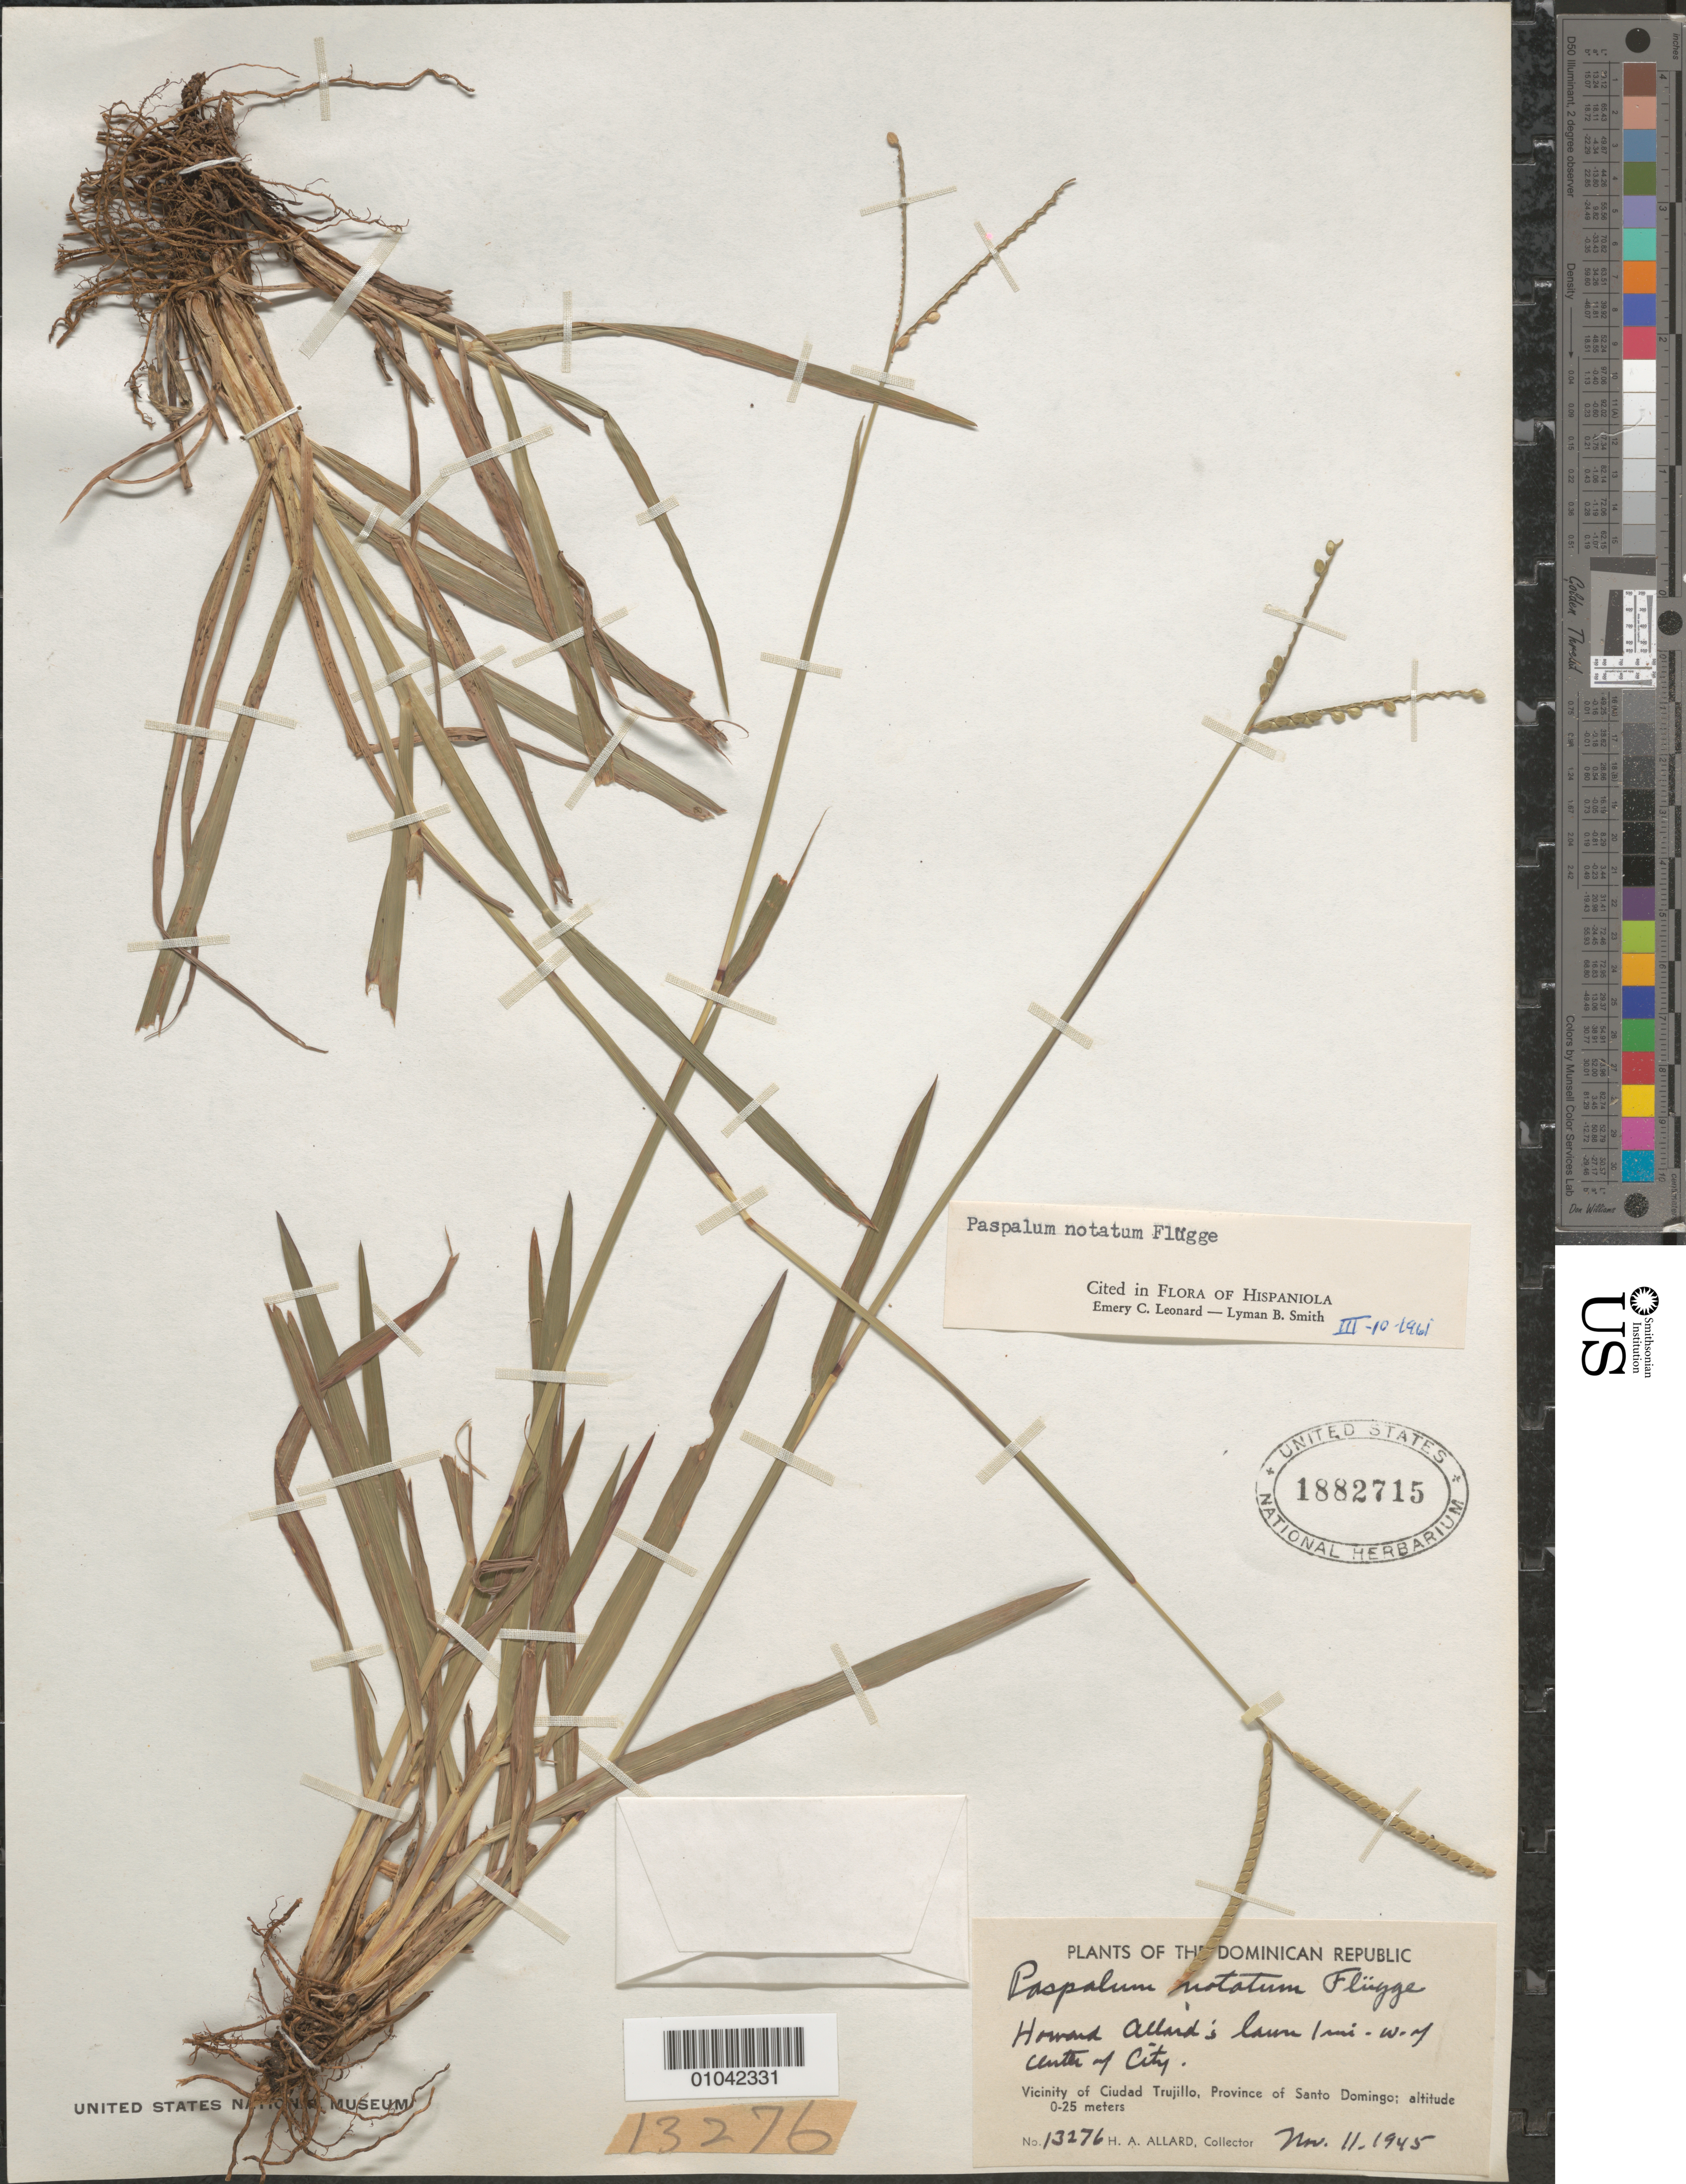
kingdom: Plantae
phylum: Tracheophyta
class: Liliopsida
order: Poales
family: Poaceae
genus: Paspalum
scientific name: Paspalum notatum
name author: Flüggé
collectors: H. A. Allard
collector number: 13276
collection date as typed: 11 Nov 1945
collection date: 1945-11-11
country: Dominican Republic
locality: Vicinity of Ciudad Trujillo, Santo Domingo, Howards Allard's lawn 1 mile W of center of city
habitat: on lawn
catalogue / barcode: US 1882715